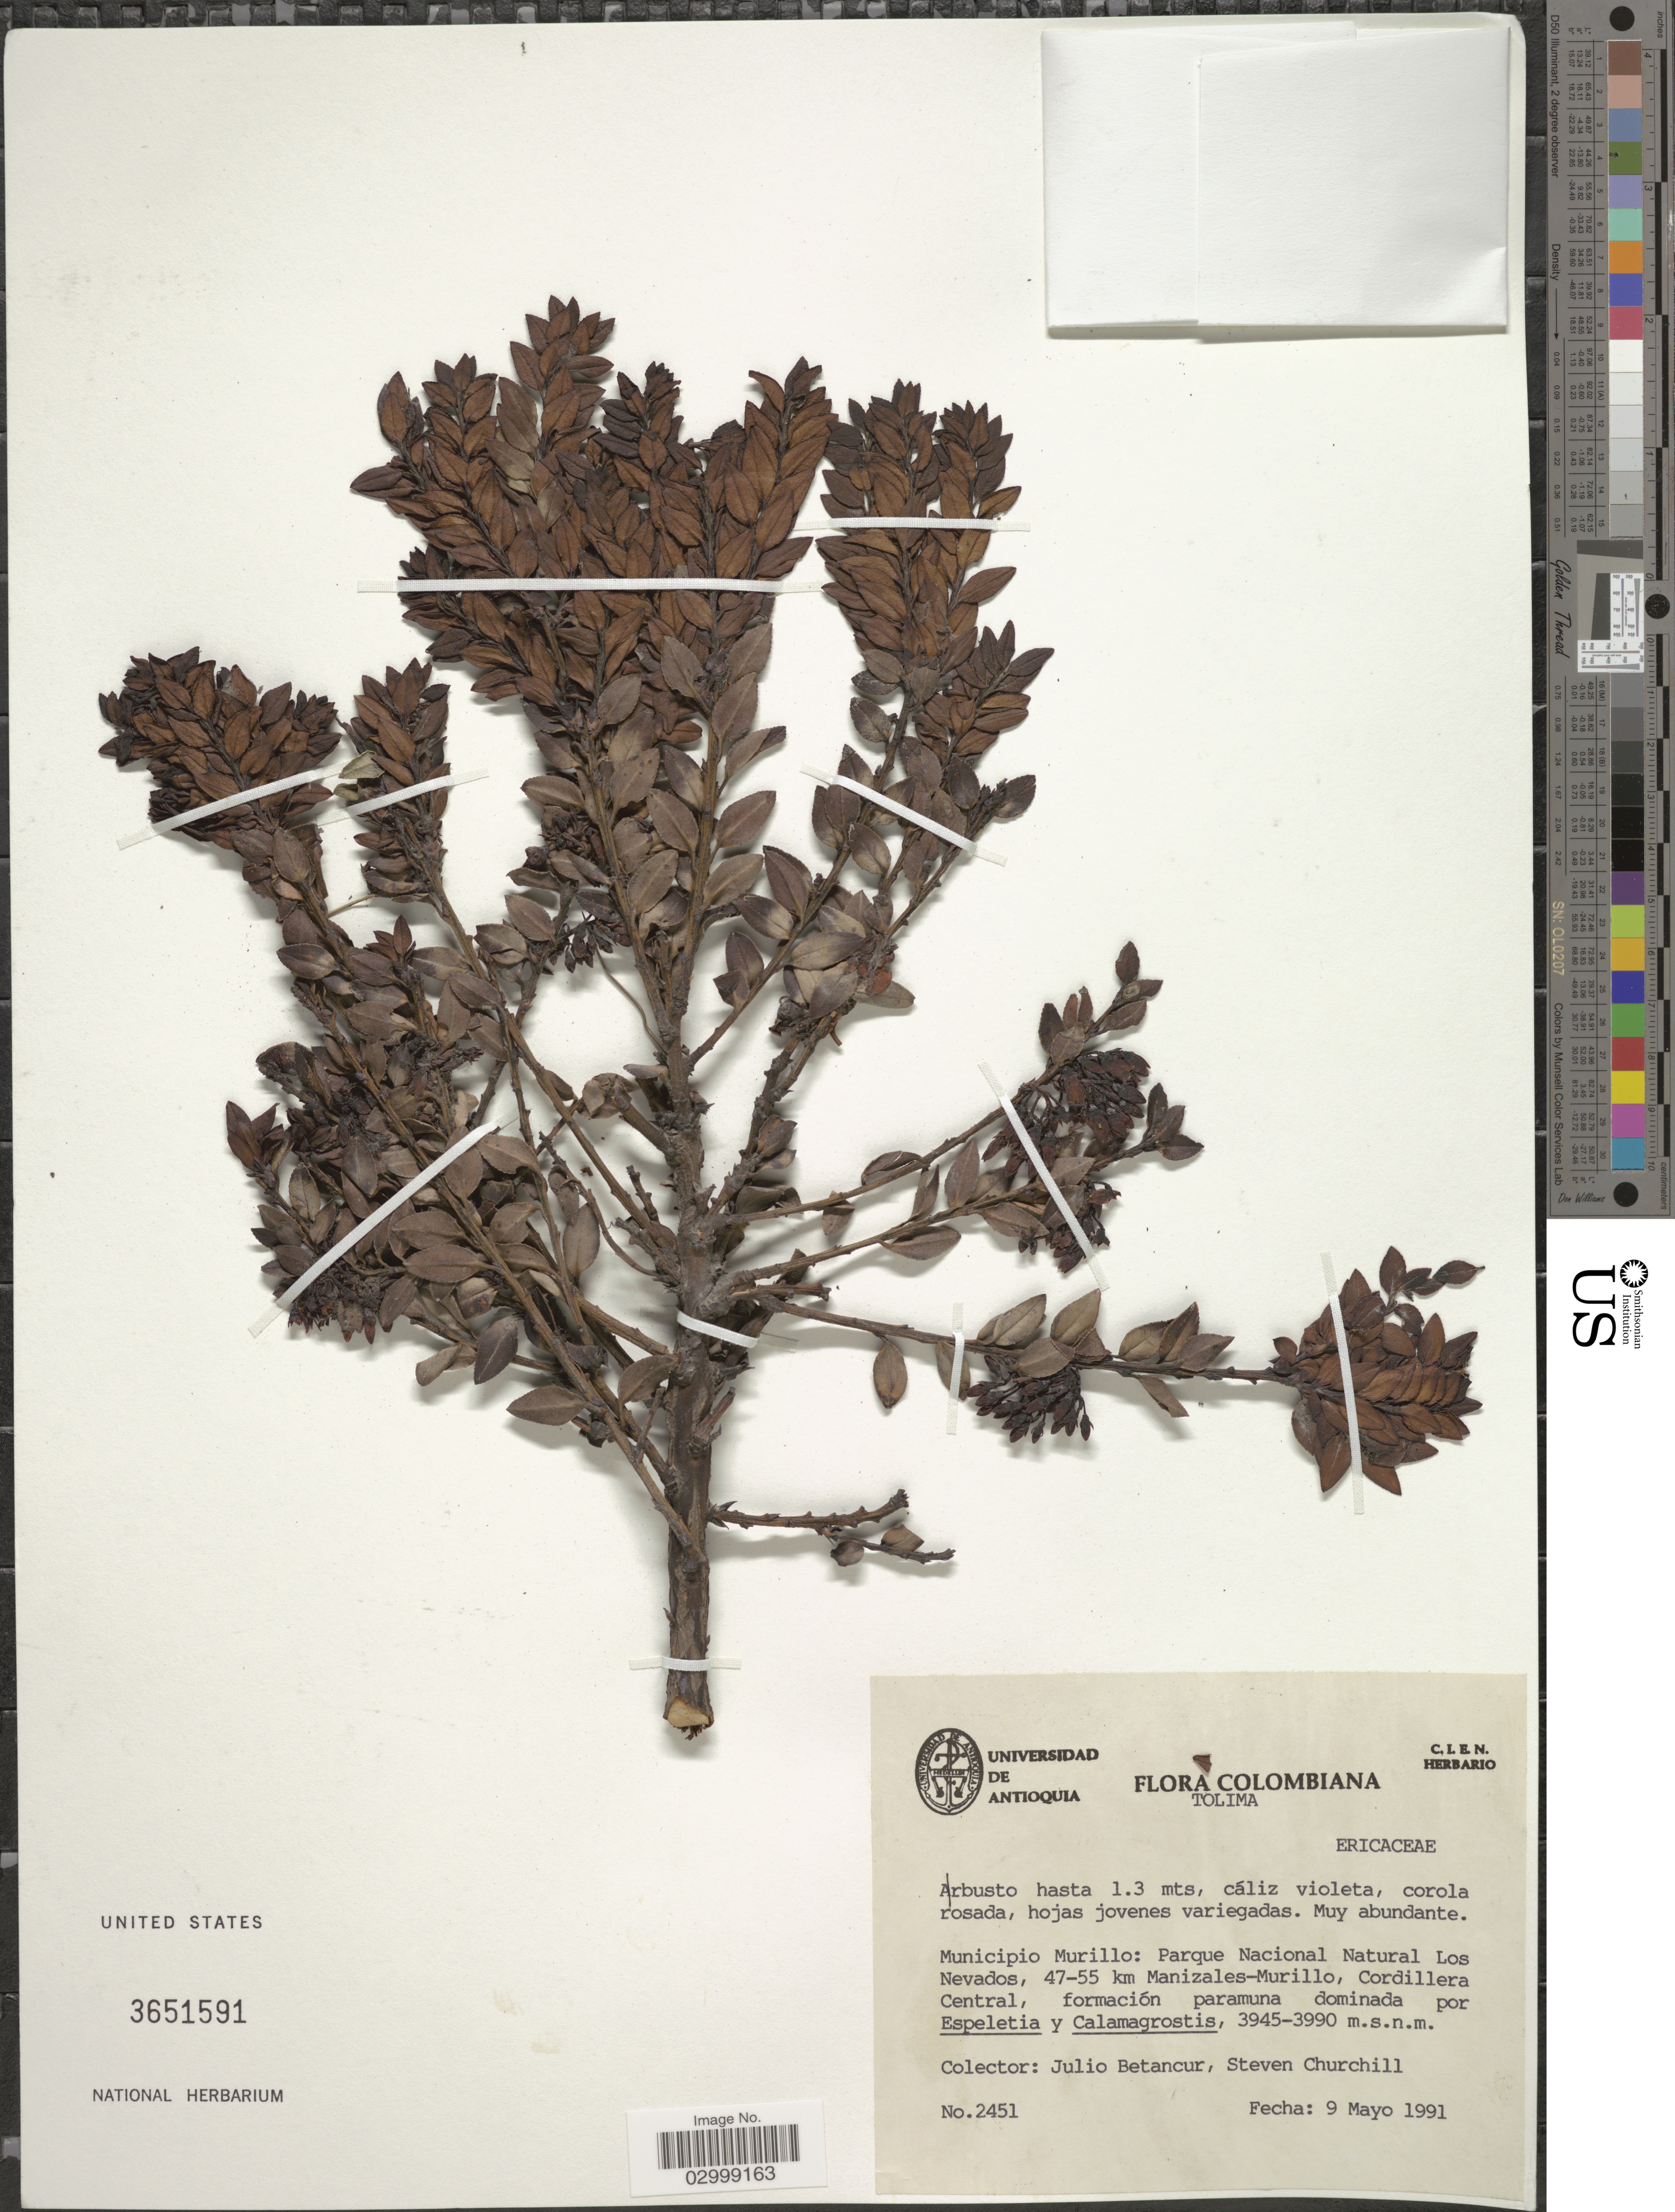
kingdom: Plantae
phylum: Tracheophyta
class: Magnoliopsida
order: Ericales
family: Ericaceae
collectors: J. Betancur & S. Churchill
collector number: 2451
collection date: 1991-05-09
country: Colombia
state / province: Tolima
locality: Municipio Murillo: Parque Nacional Natural Los Nevados, 47-55 km Manizales-Murillo, Cordillera Central.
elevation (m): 3945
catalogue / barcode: US 3651591